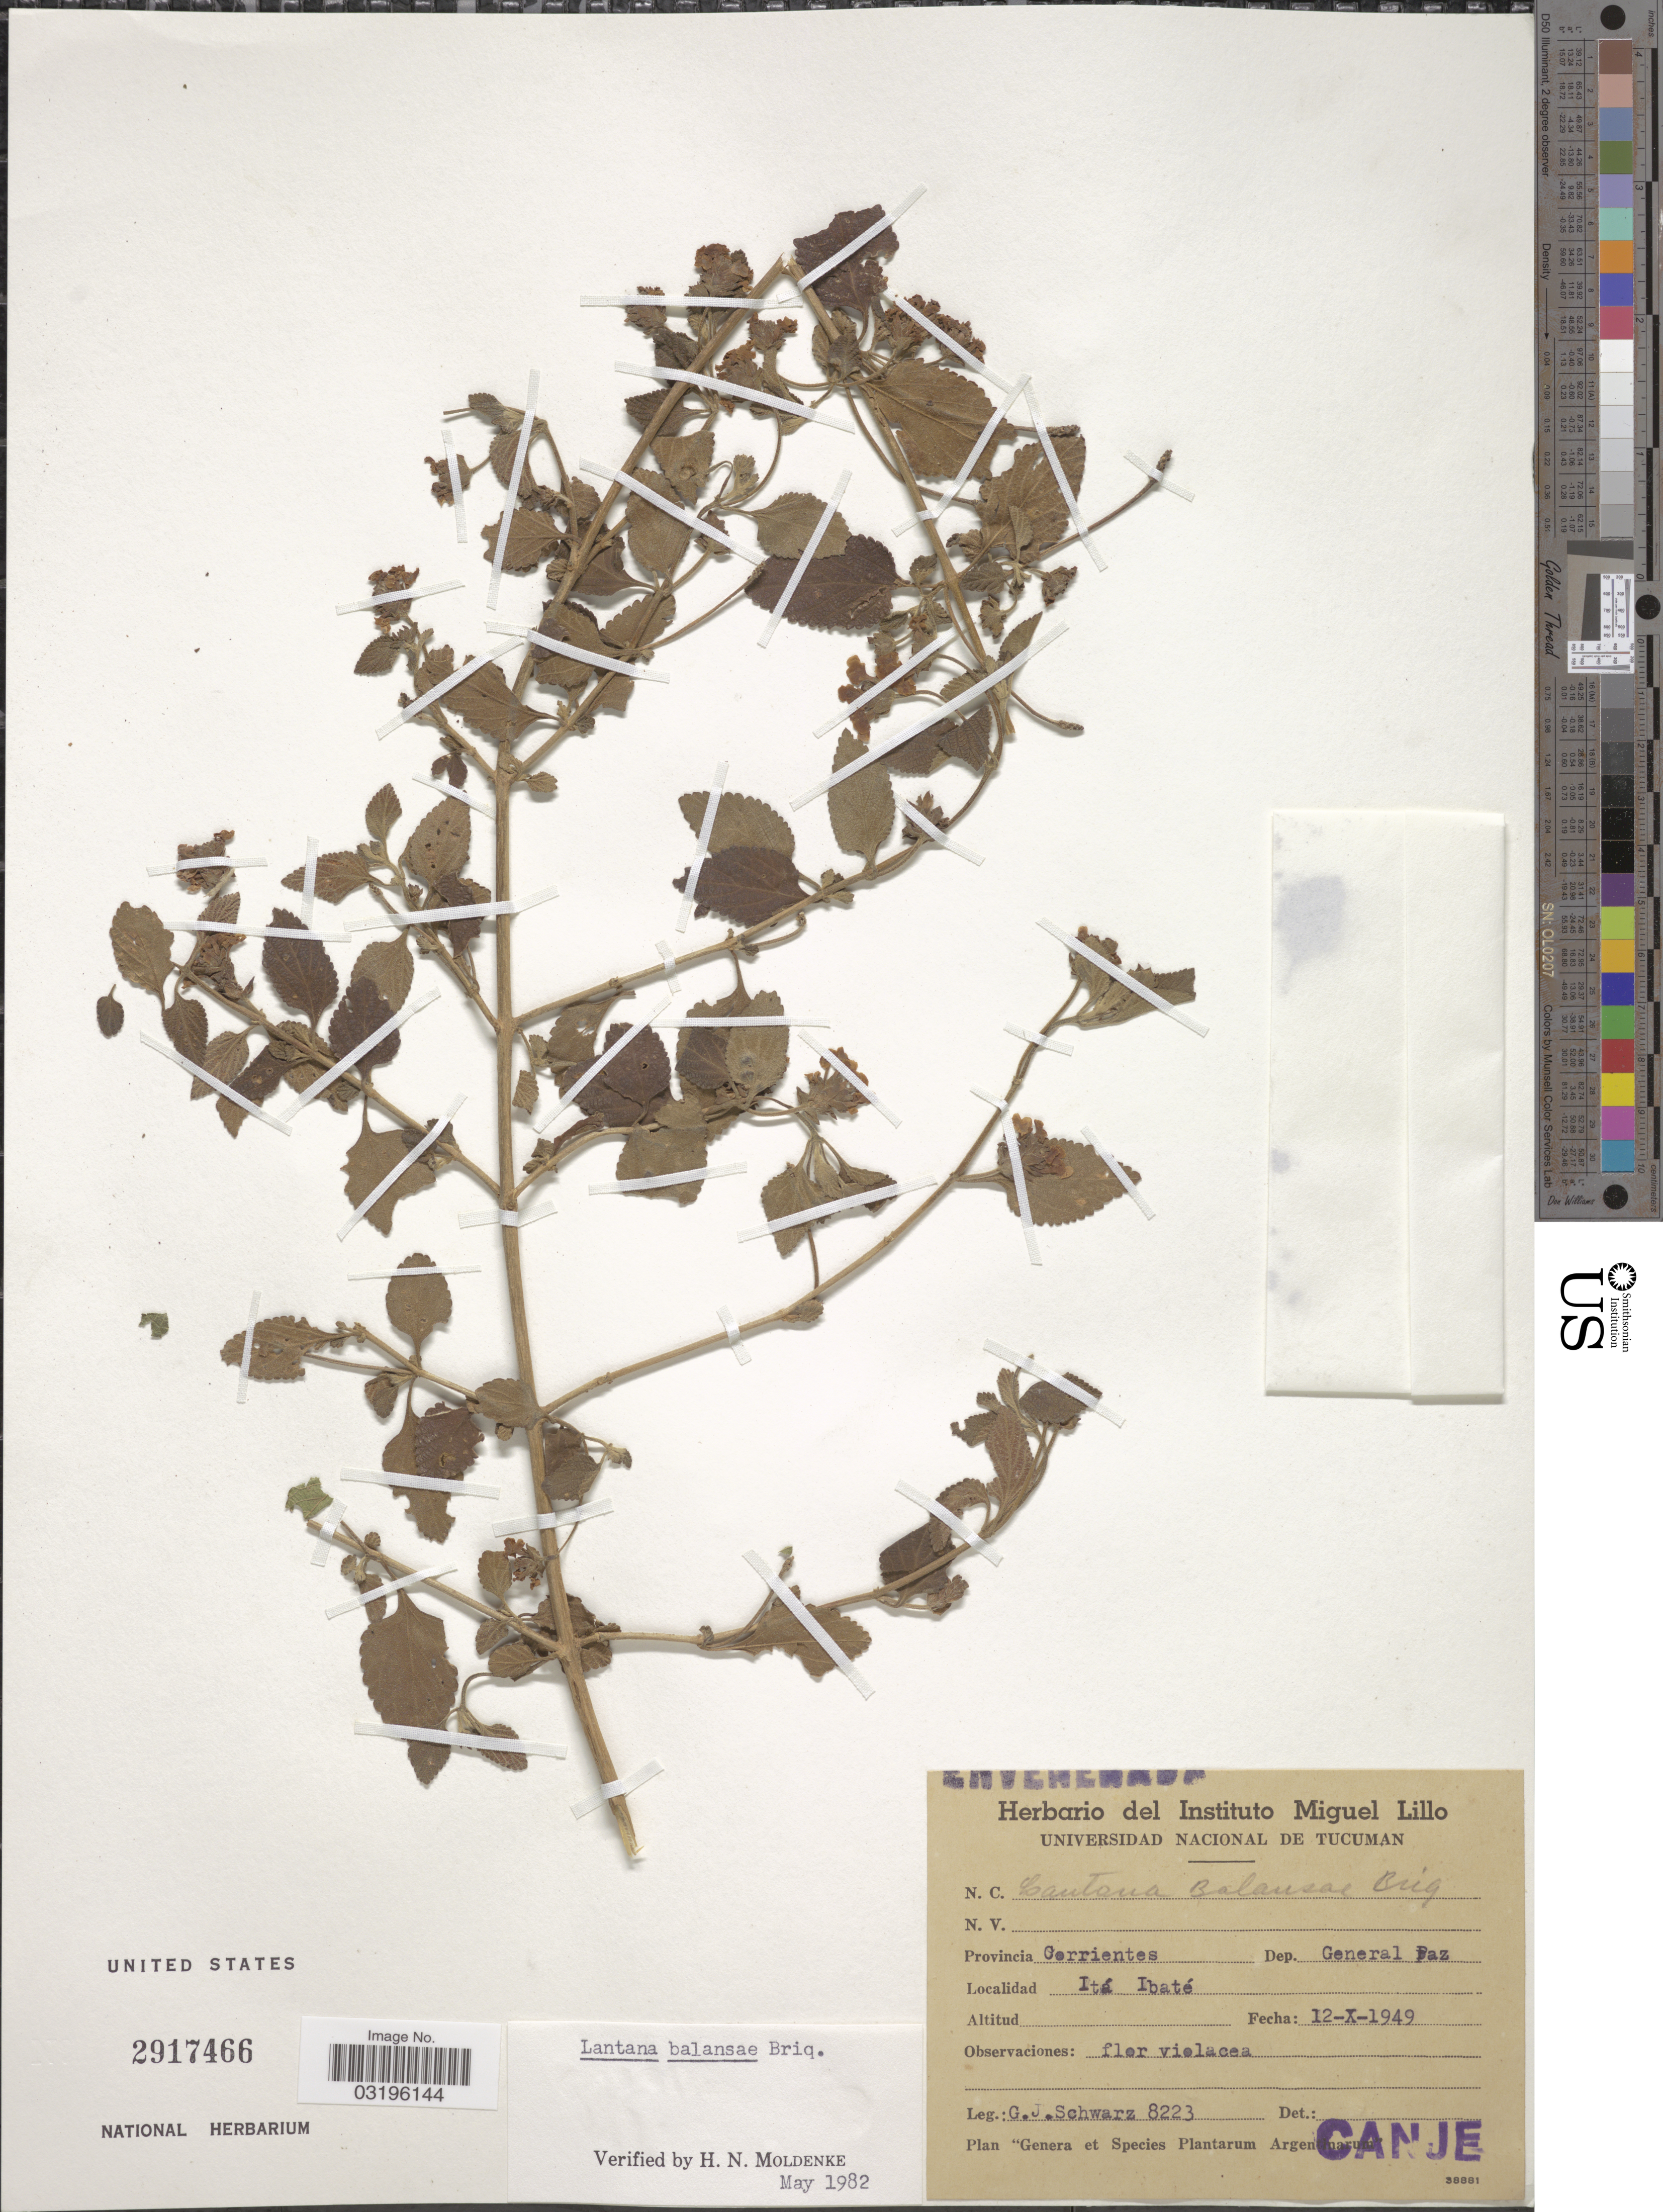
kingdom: Plantae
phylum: Tracheophyta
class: Magnoliopsida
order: Lamiales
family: Verbenaceae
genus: Lantana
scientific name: Lantana balansae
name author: Briq.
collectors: G. J. Schwarz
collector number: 8223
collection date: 1949-10-12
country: Argentina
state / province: Corrientes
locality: Dep. General Paz. Itá Ibaté.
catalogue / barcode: US 2917466